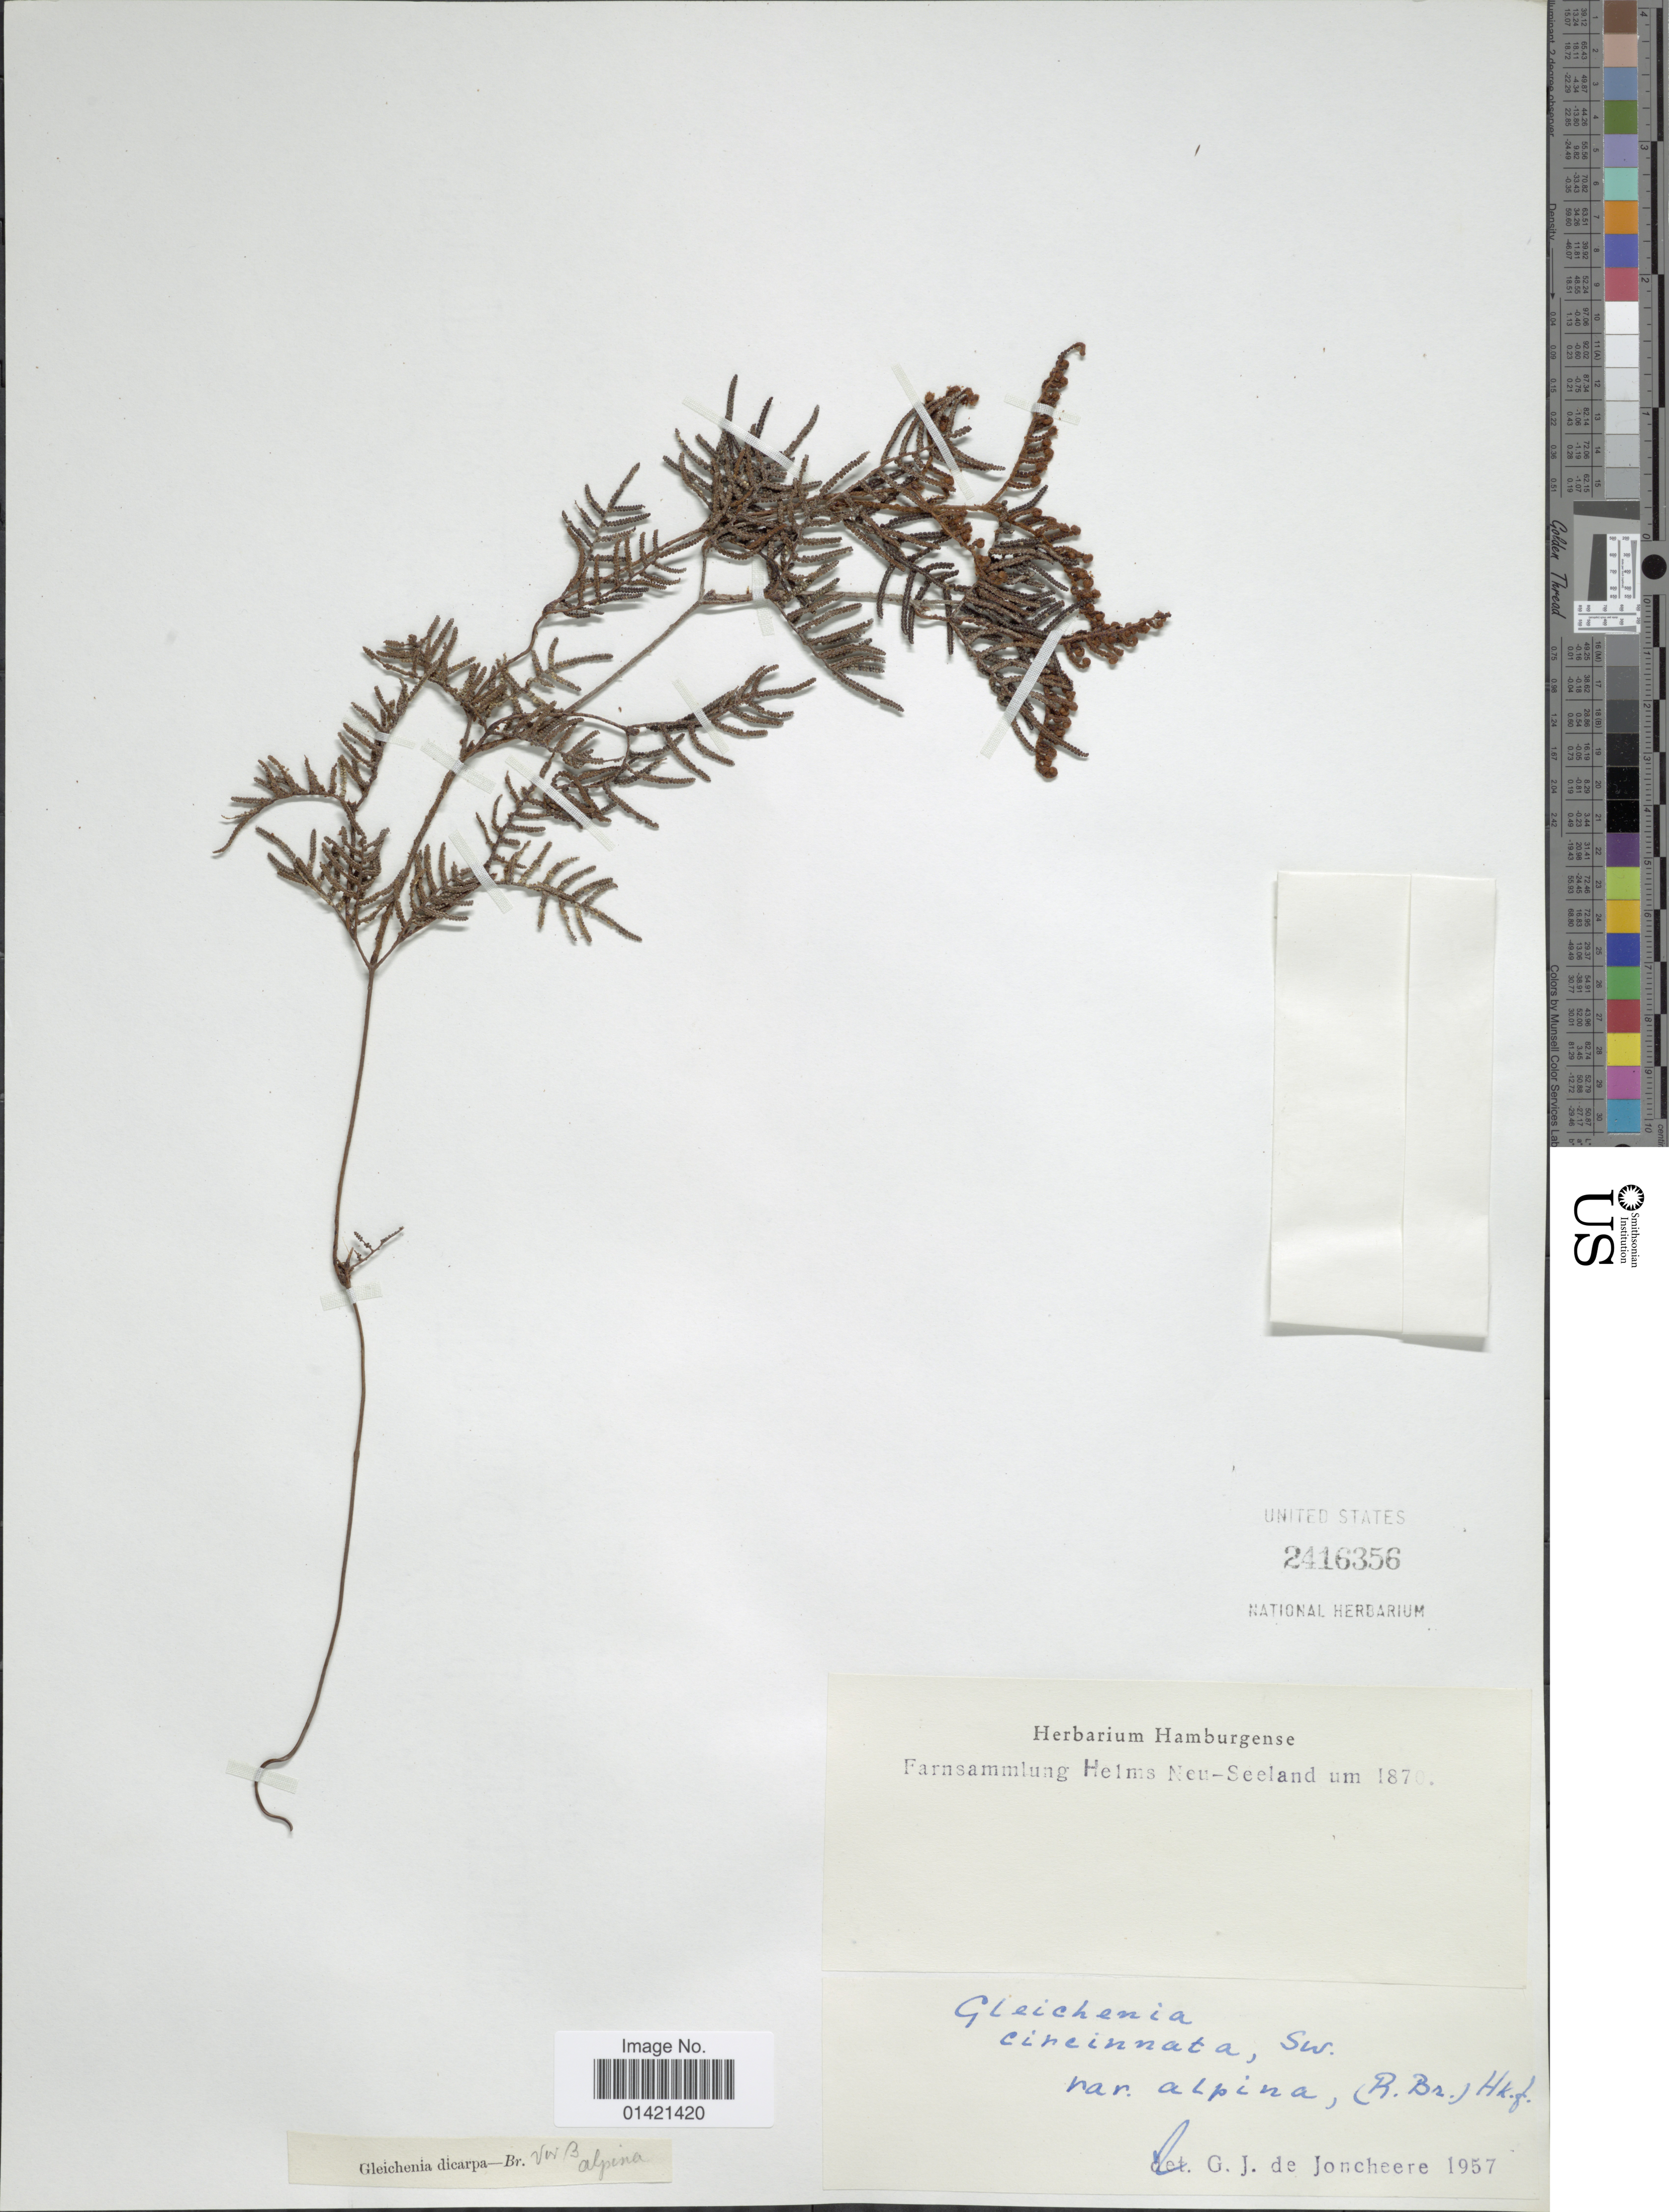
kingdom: Plantae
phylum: Tracheophyta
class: Polypodiopsida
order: Gleicheniales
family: Gleicheniaceae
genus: Gleichenia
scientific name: Gleichenia dicarpa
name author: R. Br.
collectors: Helms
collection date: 1870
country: New Zealand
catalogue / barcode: US 2416356